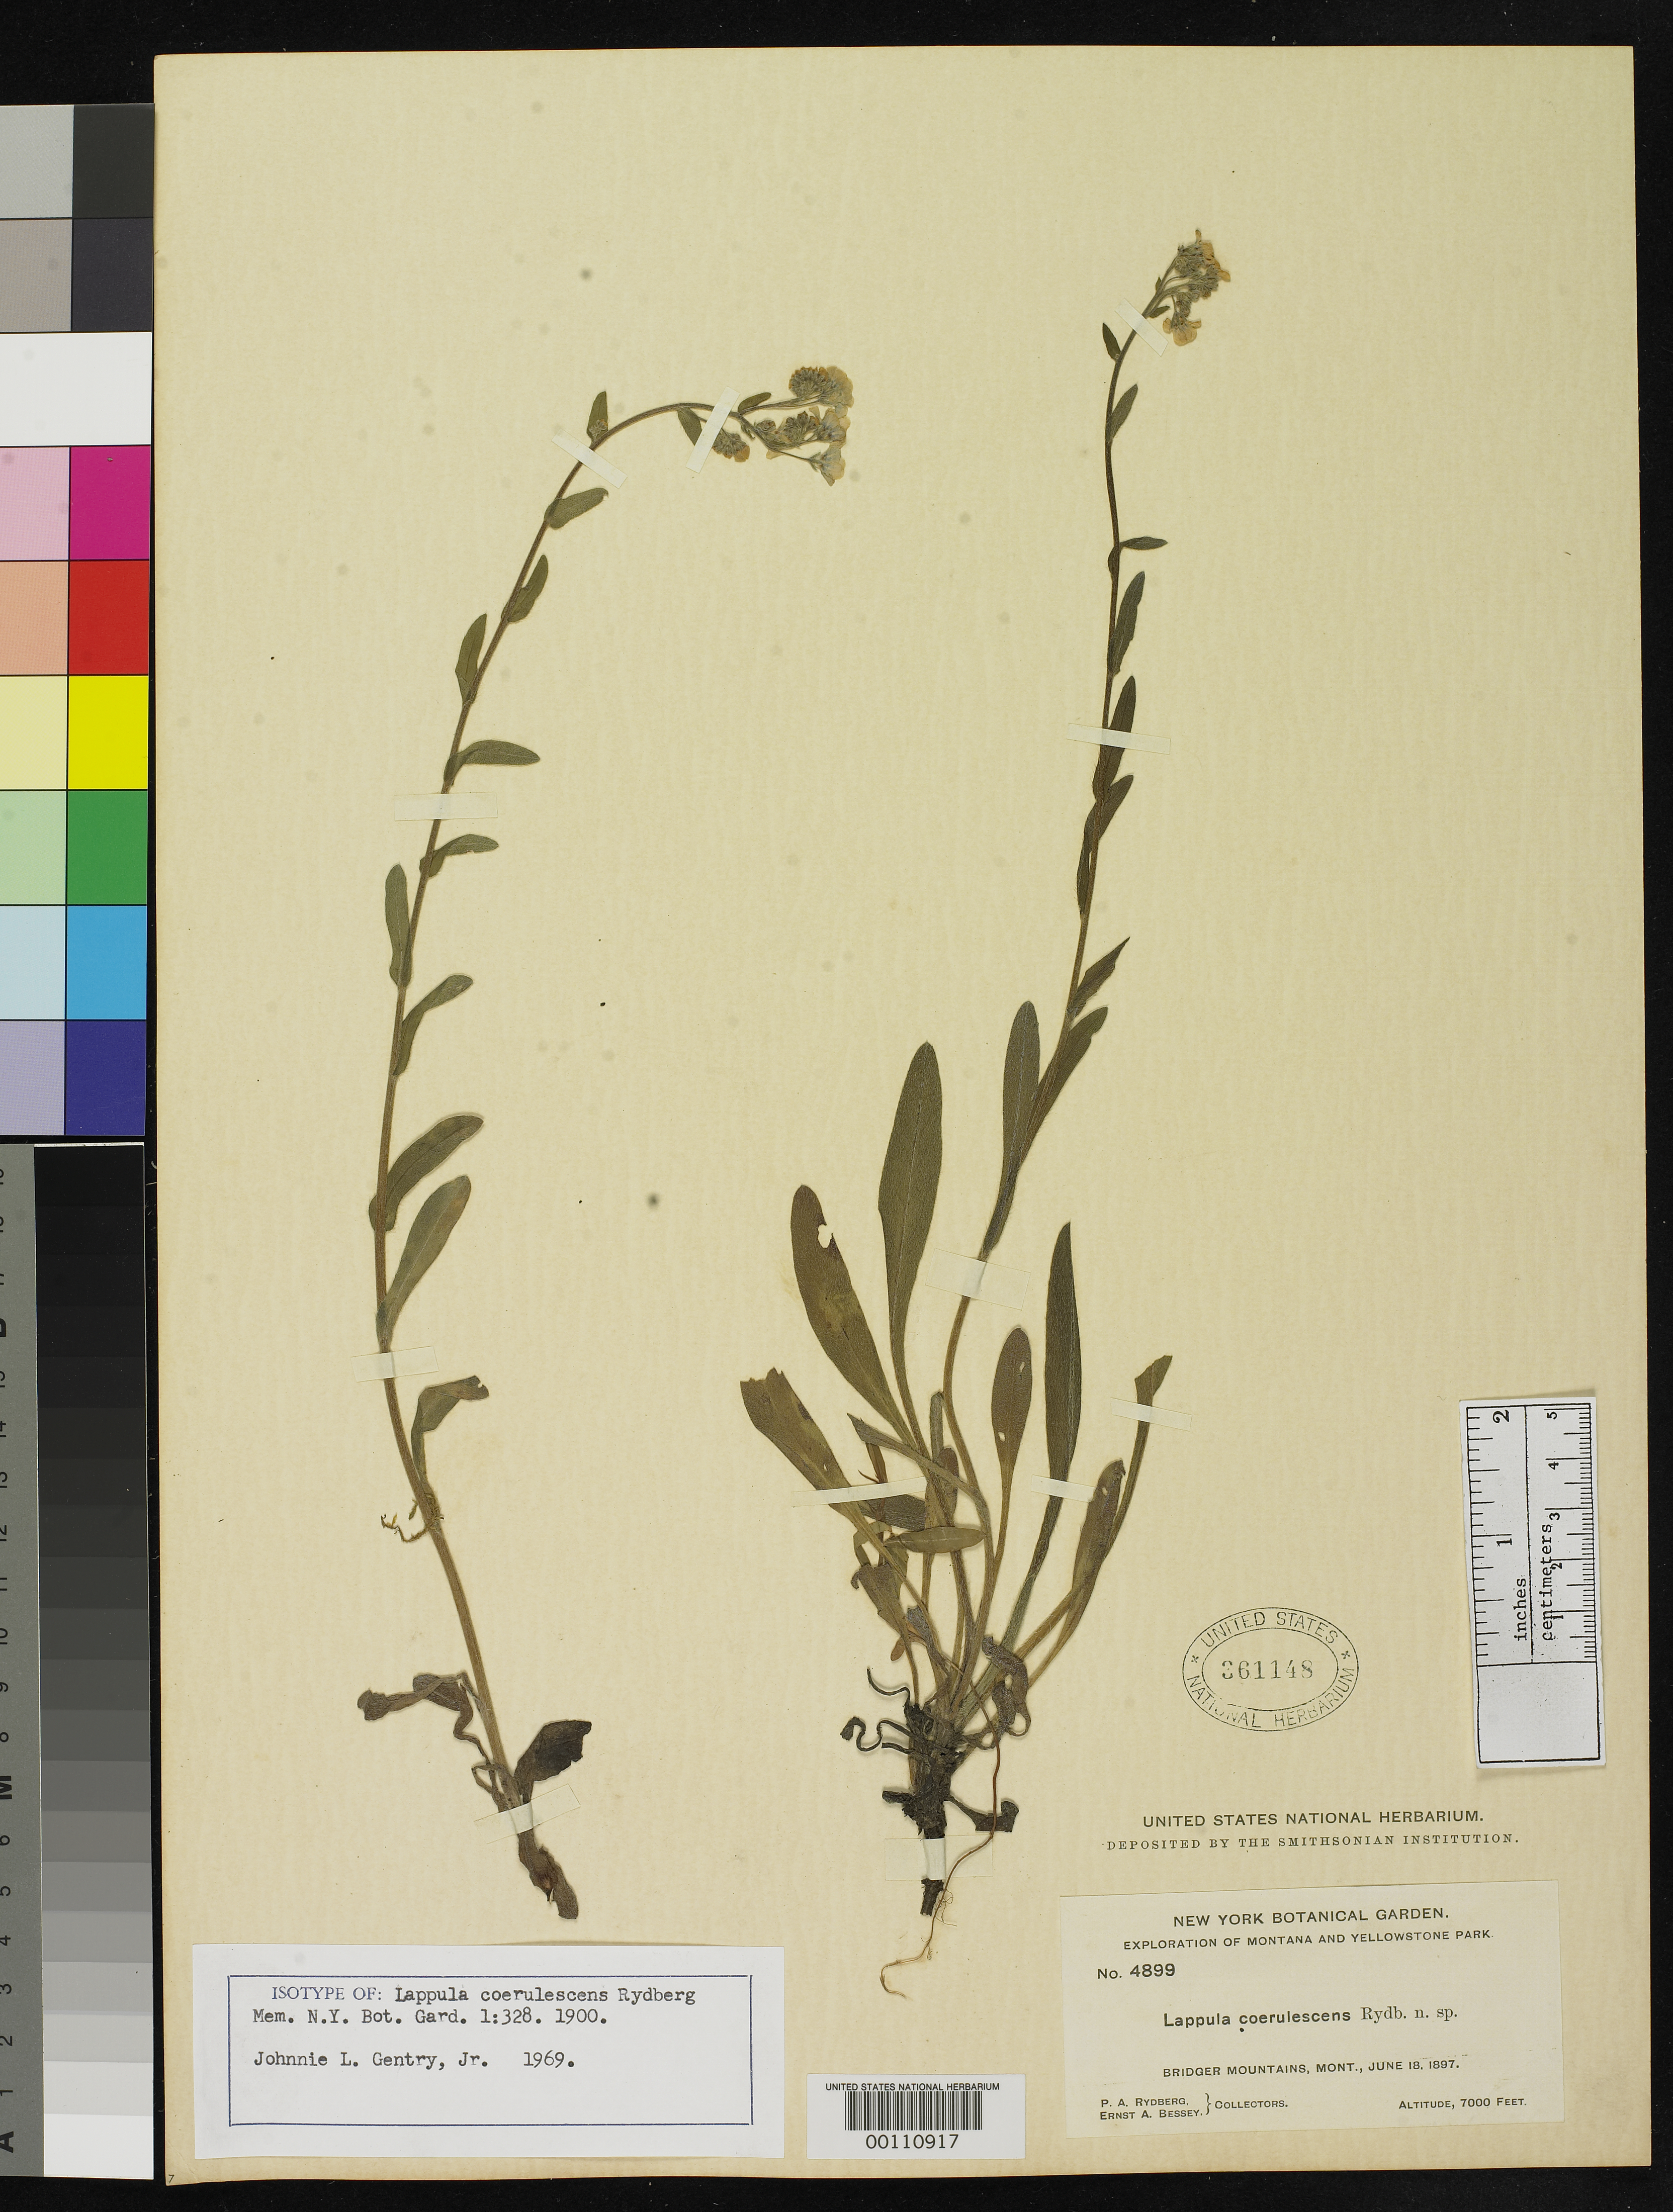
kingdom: Plantae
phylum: Tracheophyta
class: Magnoliopsida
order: Boraginales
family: Boraginaceae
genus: Lappula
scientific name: Lappula coerulescens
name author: Rydb.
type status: Isotype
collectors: P. A. Rydberg & E. Bessey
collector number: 4899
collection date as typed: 18 Jun 1897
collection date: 1897-06-18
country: United States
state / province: Montana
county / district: Gallatin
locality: Bridger Mts.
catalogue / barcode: US 361148